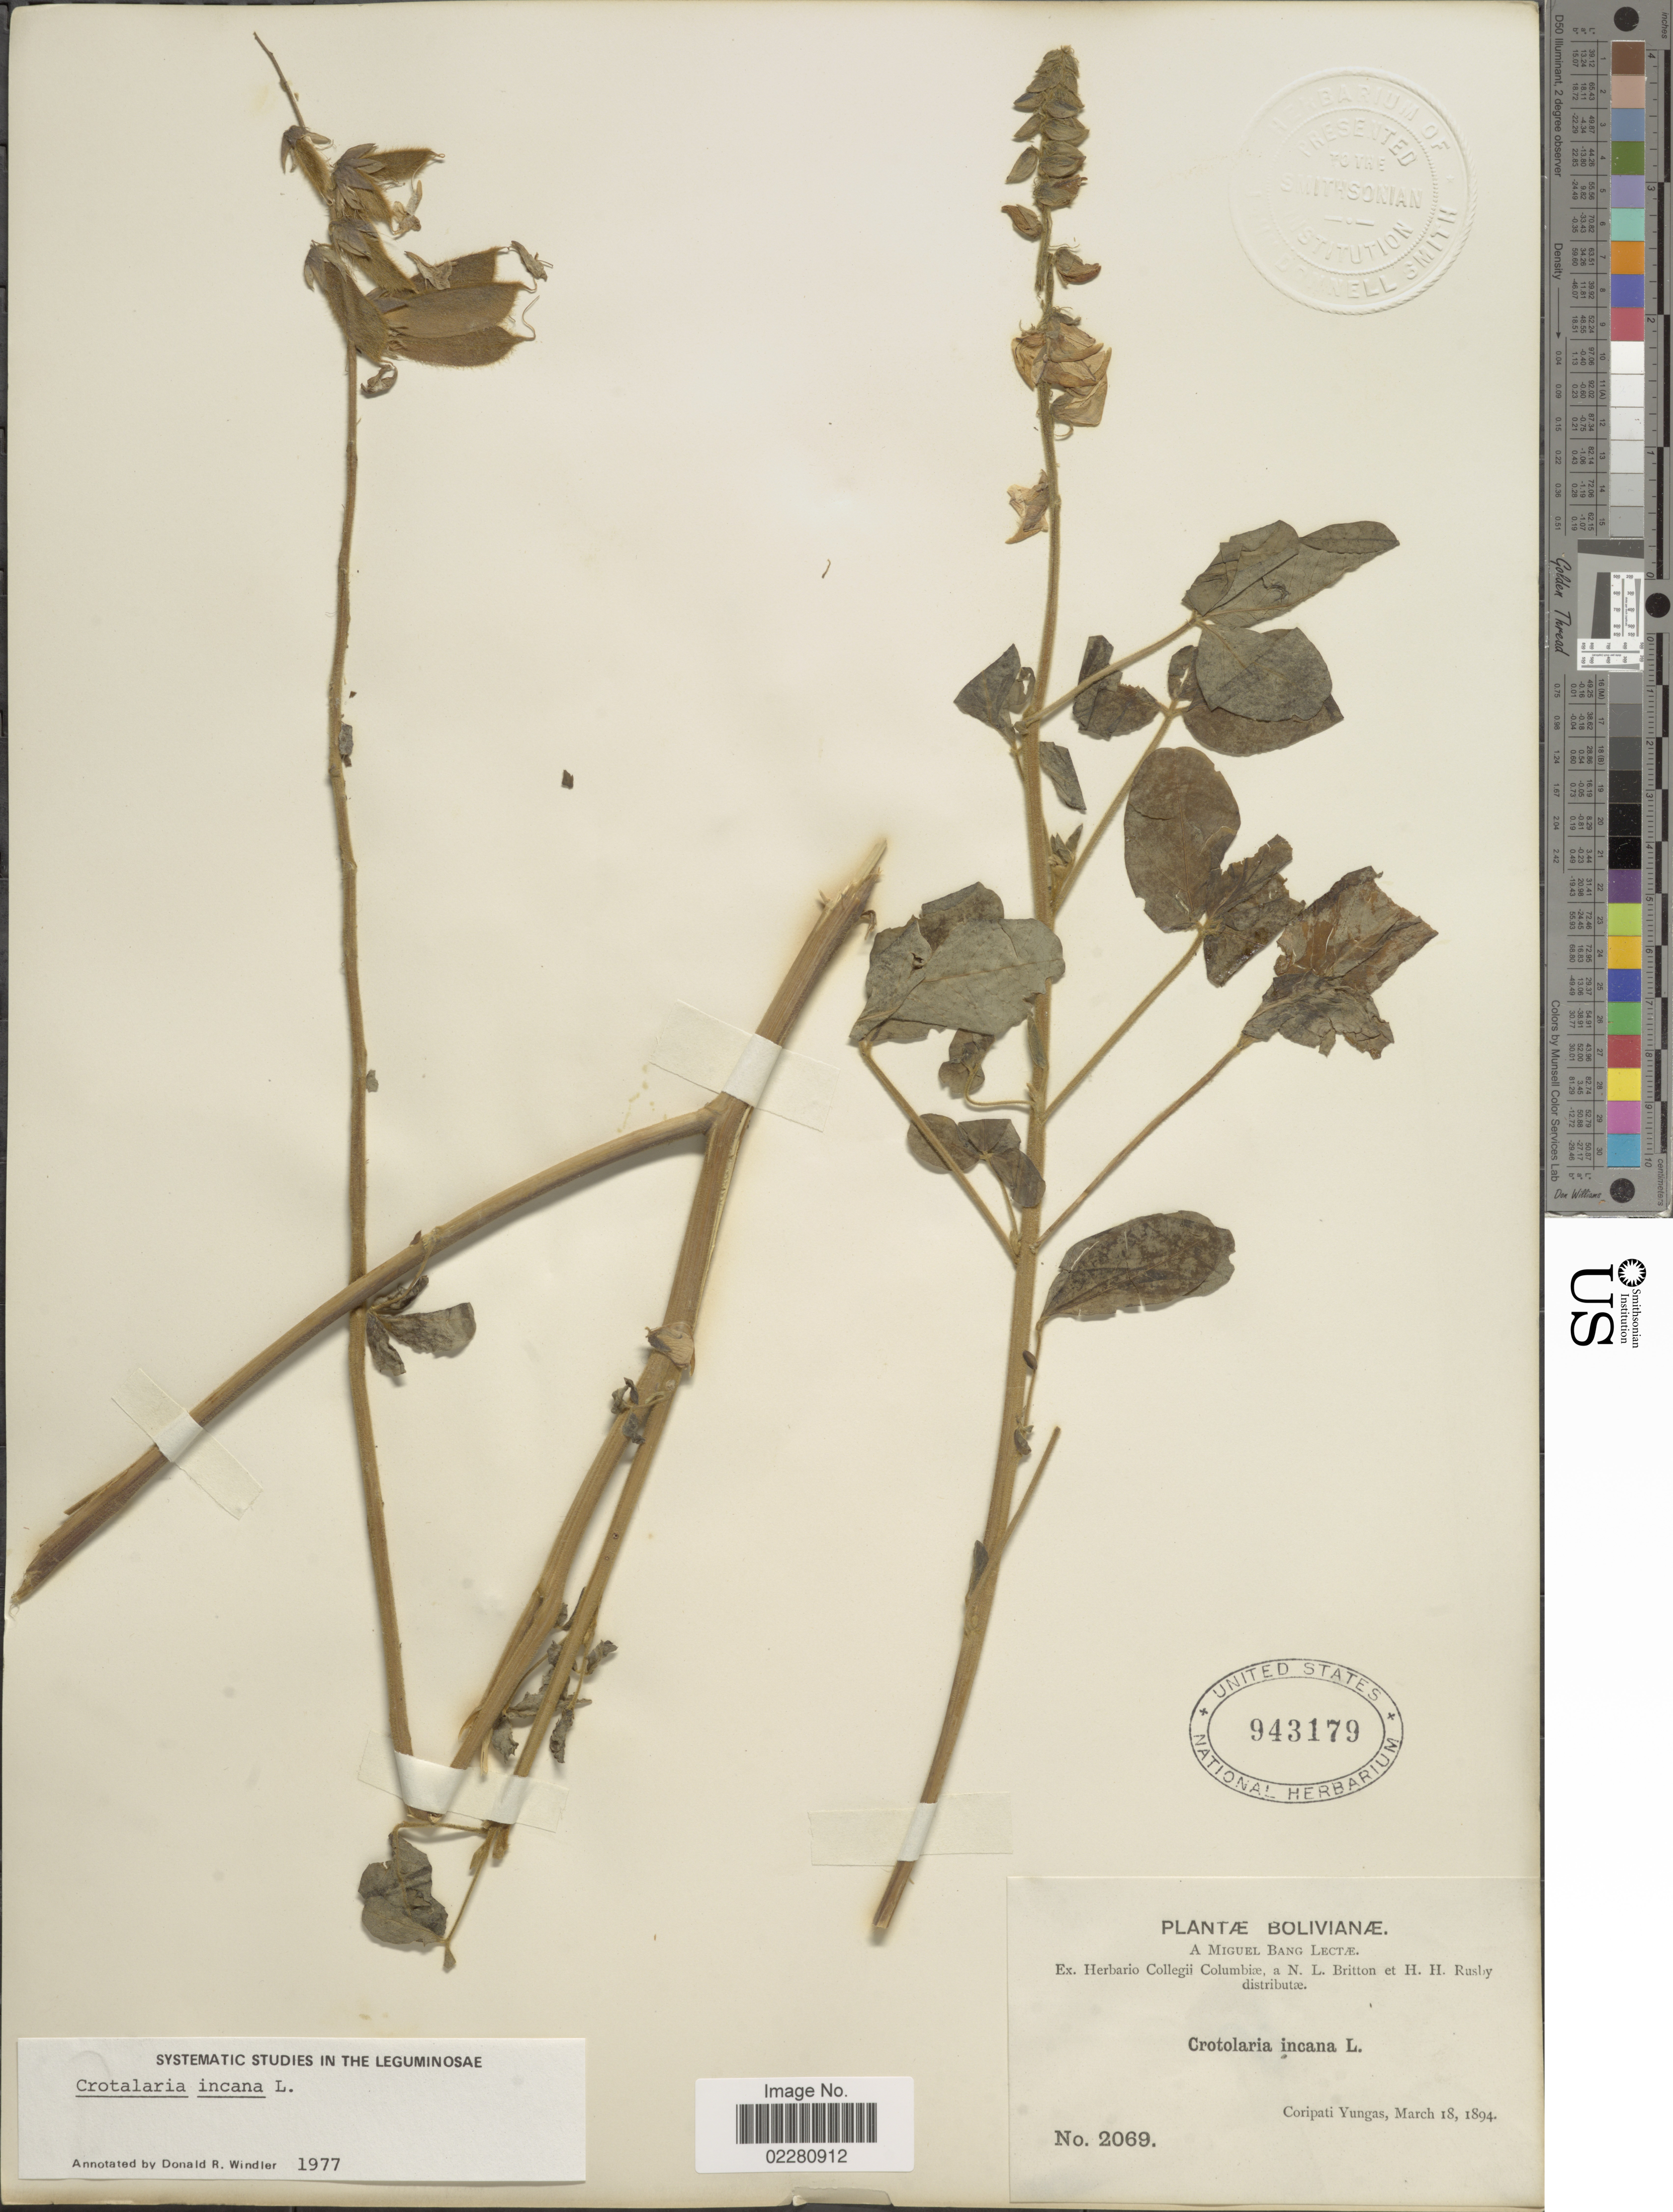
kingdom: Plantae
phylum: Tracheophyta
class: Magnoliopsida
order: Fabales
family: Fabaceae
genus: Crotalaria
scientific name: Crotalaria incana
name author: L.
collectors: M. Bang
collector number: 2069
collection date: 1894-03-18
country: Bolivia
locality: Coripati Yungas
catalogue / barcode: US 943179